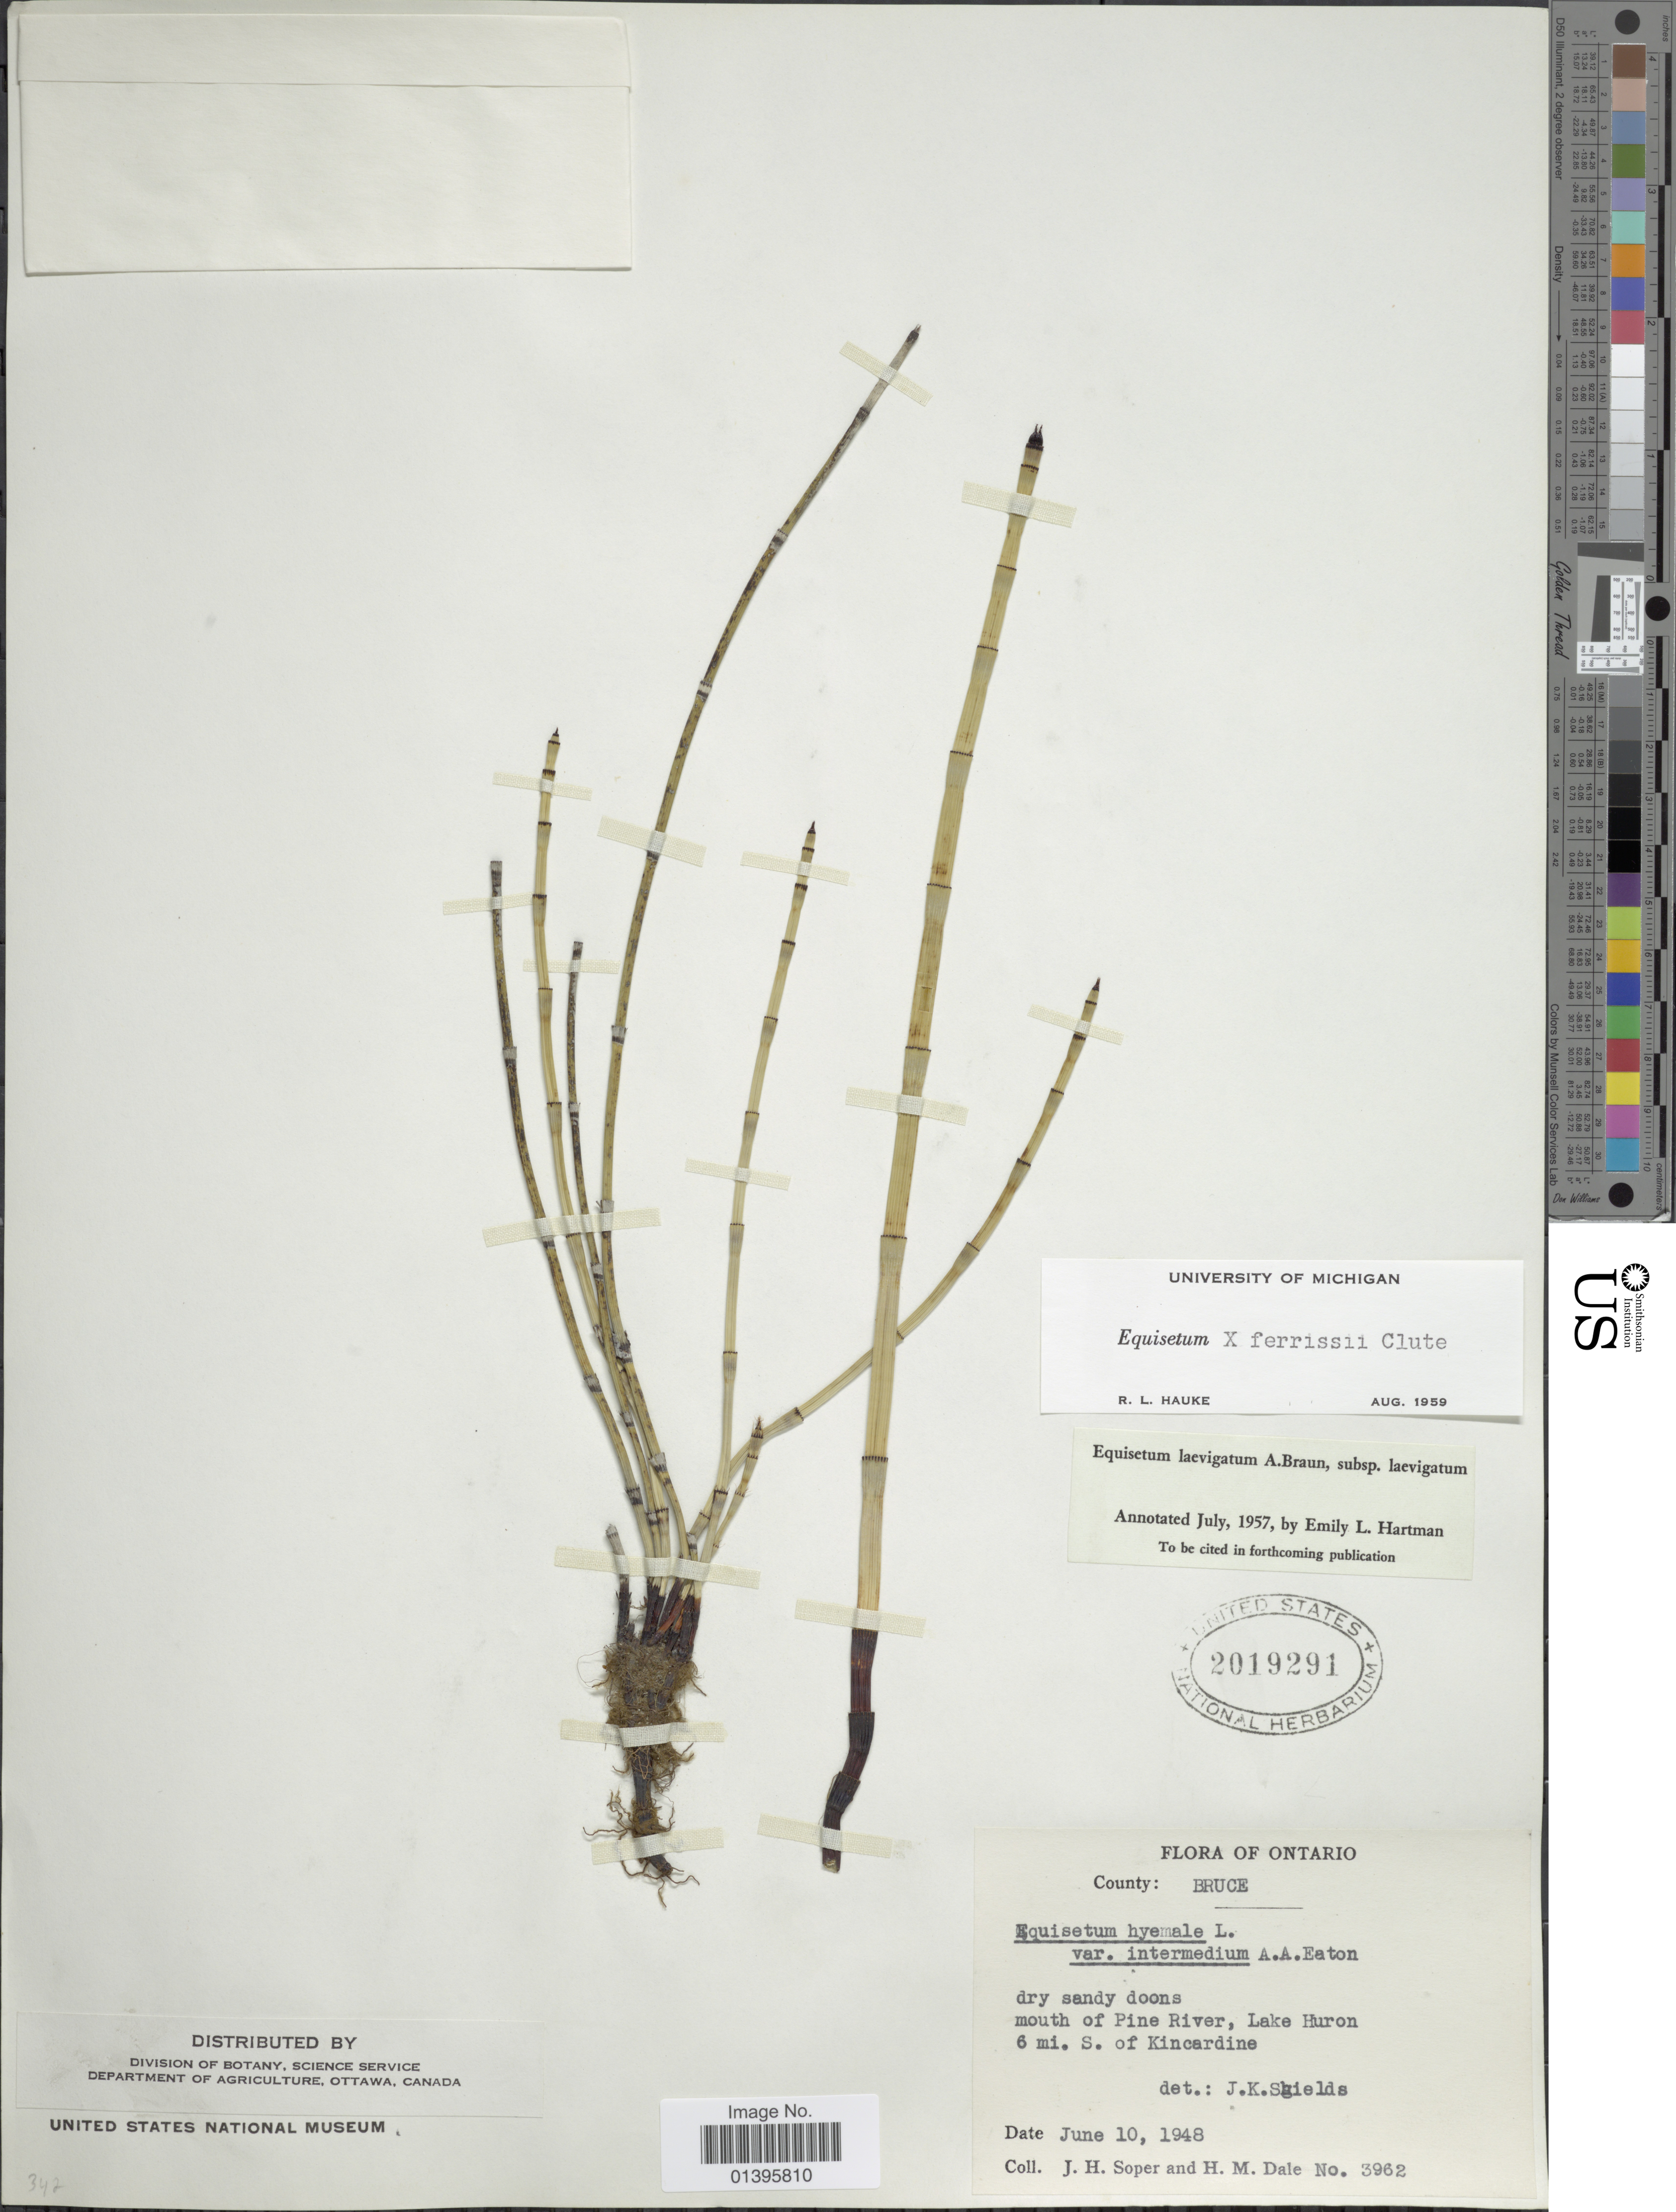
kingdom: Plantae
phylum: Tracheophyta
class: Polypodiopsida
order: Equisetales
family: Equisetaceae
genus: Equisetum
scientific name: Equisetum x ferrissii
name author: Clute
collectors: J. H. Soper & H. M. Dale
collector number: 3962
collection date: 1948-06-10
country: Canada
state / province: Ontario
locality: County: Bruce. Dry sandy doons mouth of Pine River, Lake Huron 6 mi. S. of Kincardine.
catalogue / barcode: US 2019291